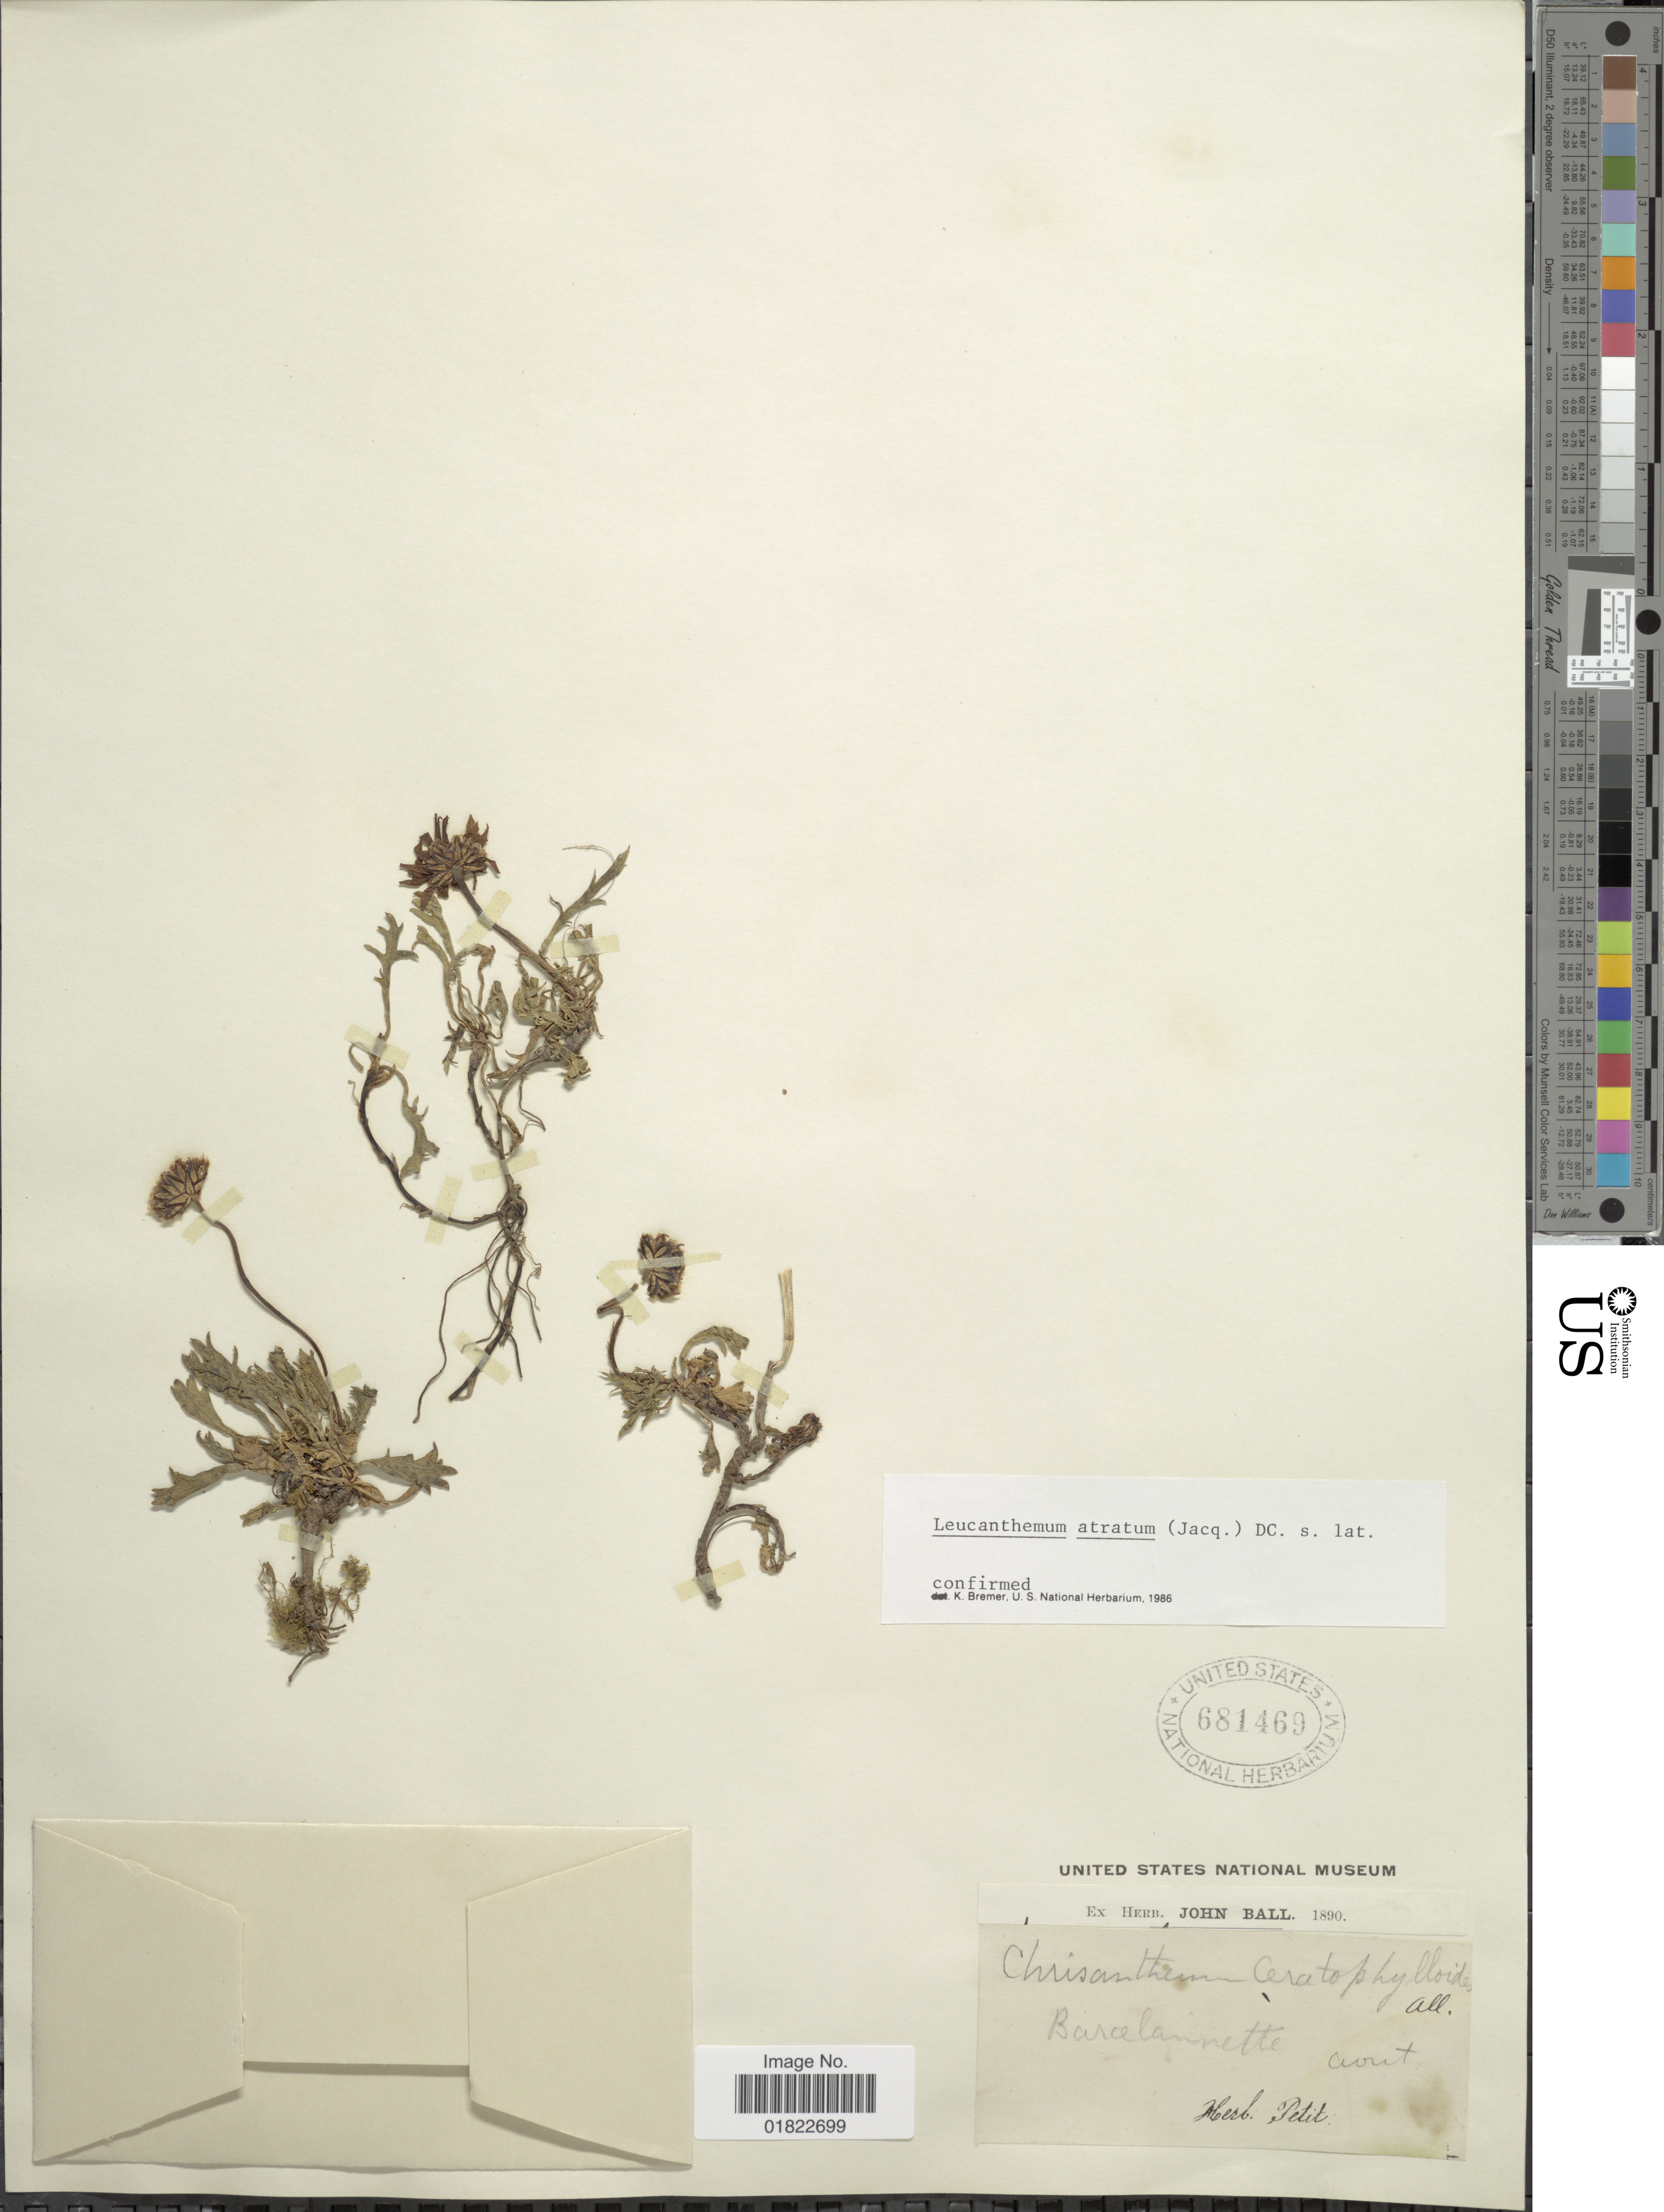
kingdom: Plantae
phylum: Tracheophyta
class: Magnoliopsida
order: Asterales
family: Asteraceae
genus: Leucanthemum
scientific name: Leucanthemum atratum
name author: (Jacq.) DC.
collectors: ex herb. Petit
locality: Barcelannette [interpreted].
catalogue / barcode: US 681469